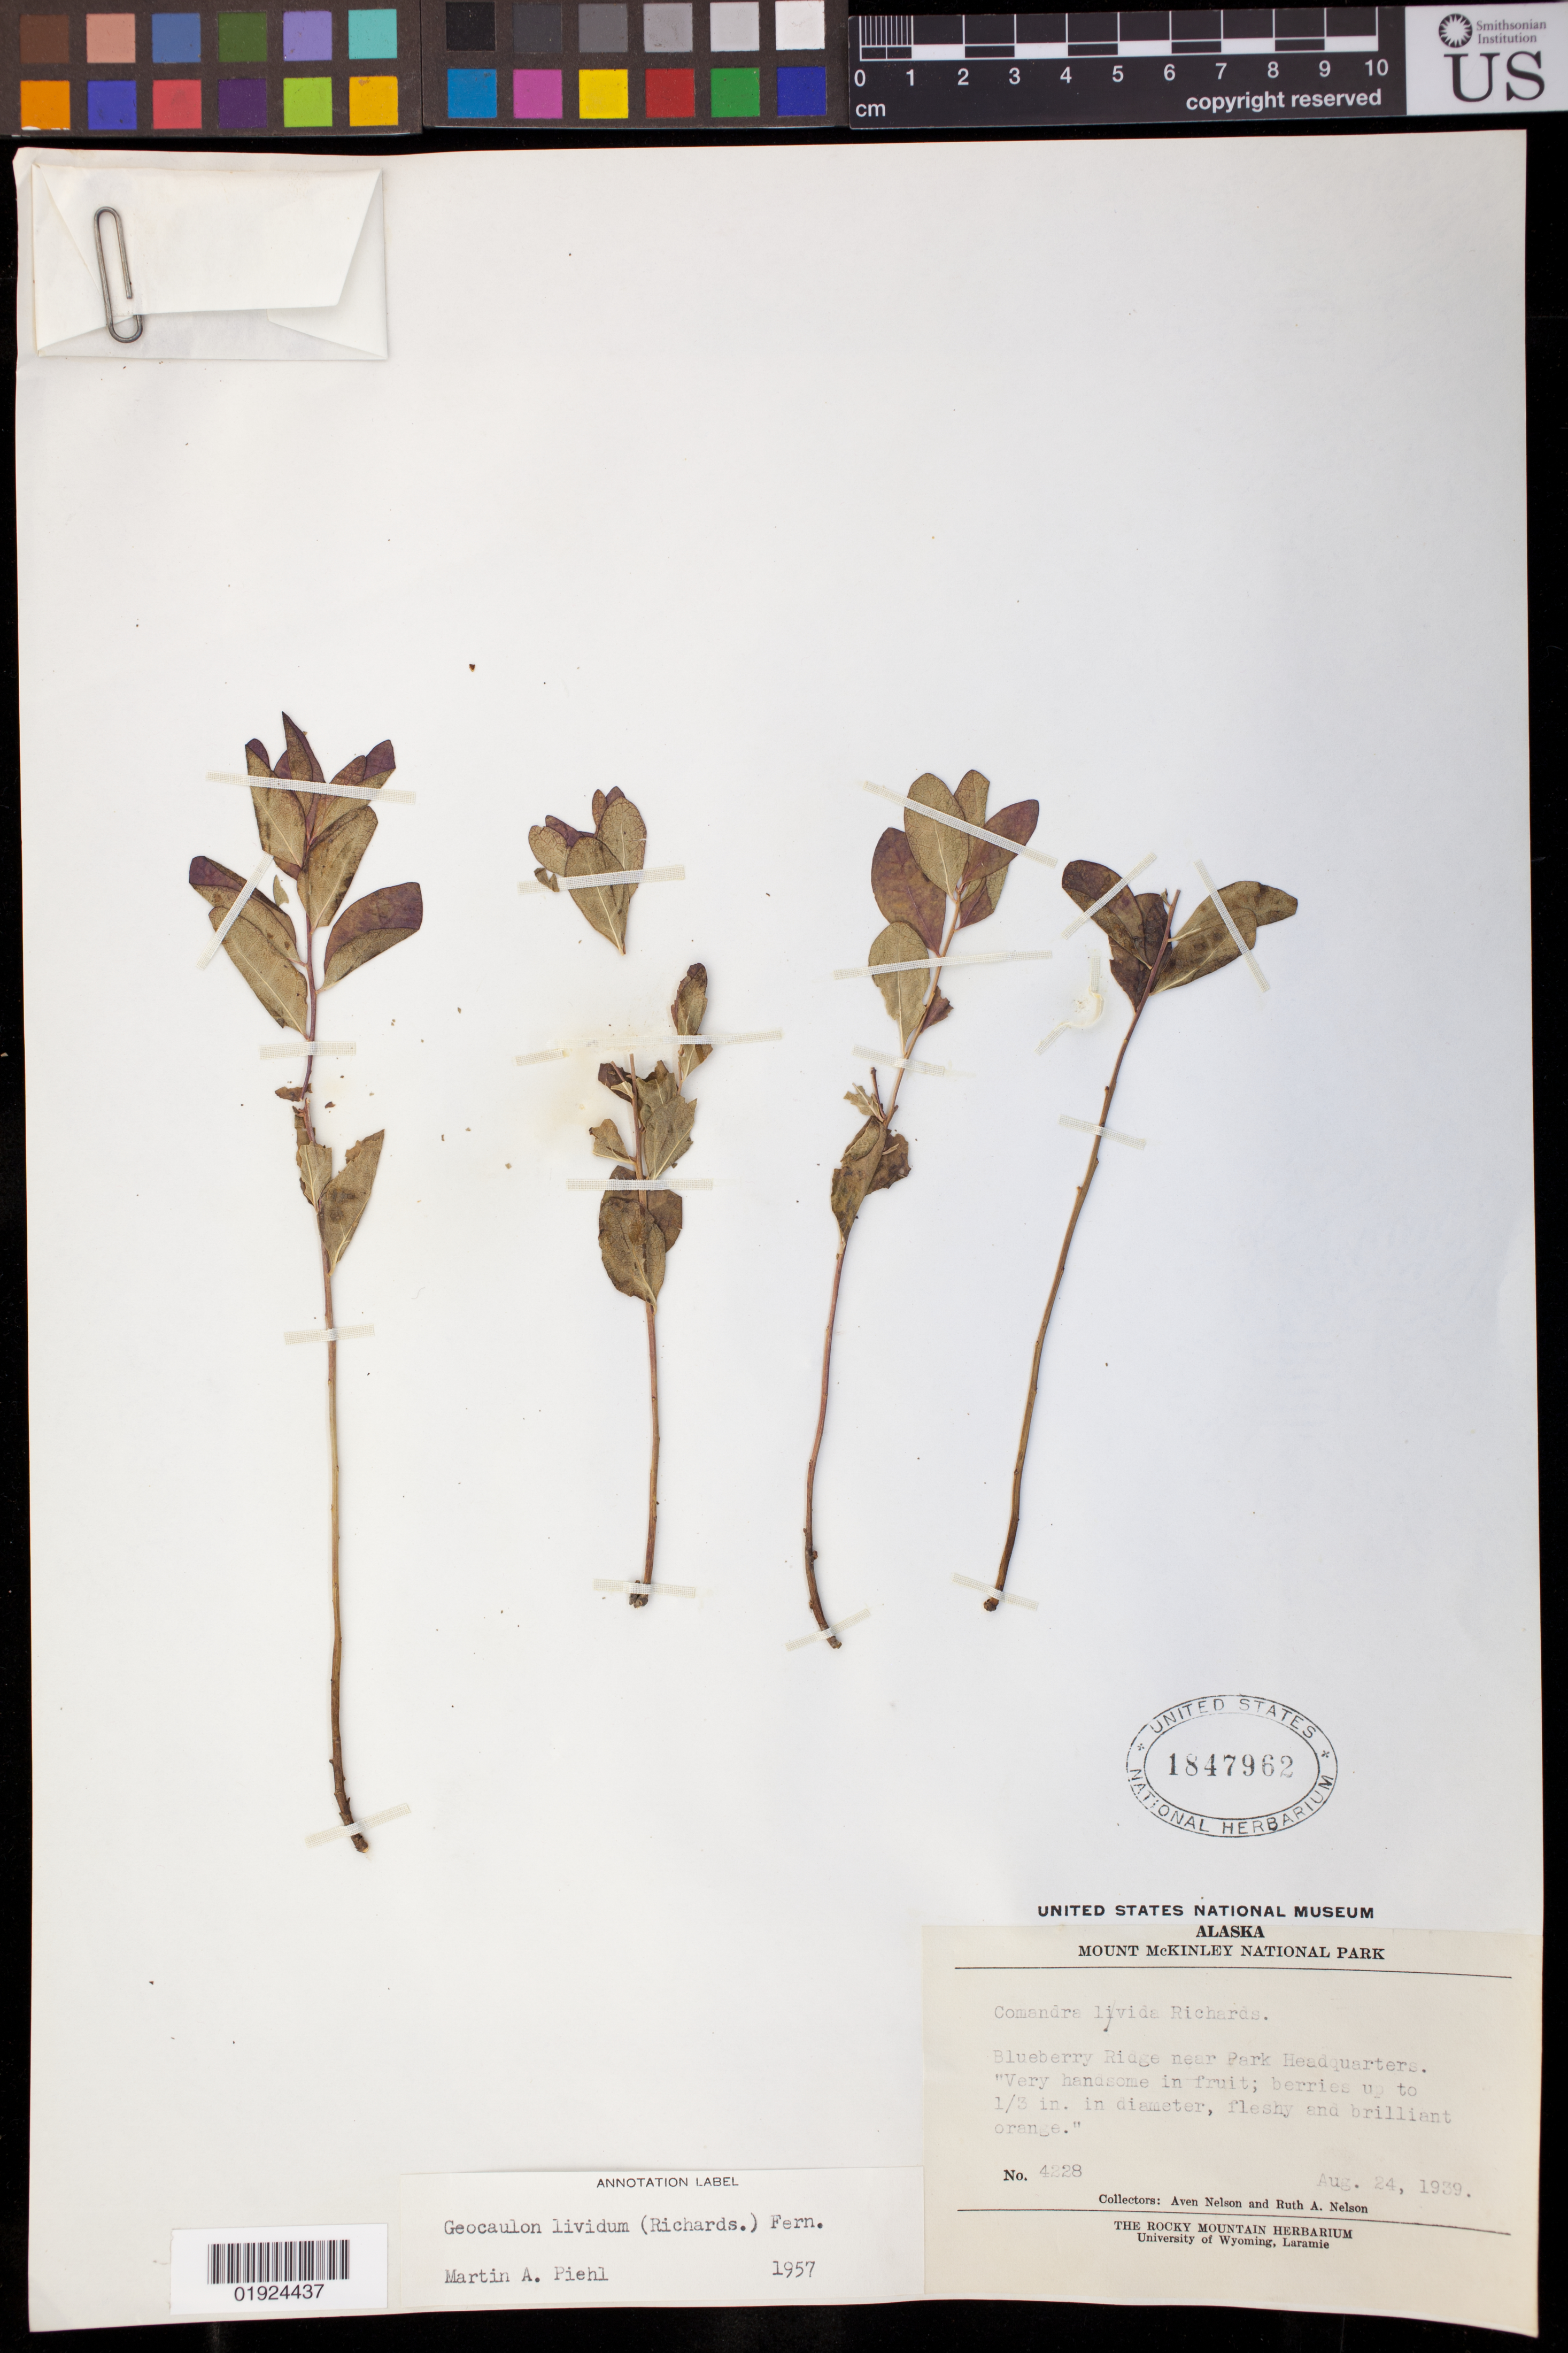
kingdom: Plantae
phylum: Tracheophyta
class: Magnoliopsida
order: Santalales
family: Comandraceae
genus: Geocaulon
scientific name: Geocaulon lividum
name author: (Richardson) Fernald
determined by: Piehl, M. A.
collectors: A. Nelson & R. A. Nelson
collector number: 4228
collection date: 1939-08-24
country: United States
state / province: Alaska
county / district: Denali Borough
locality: Mount McKinley National Park Blueberry Ridge near Park Headquarters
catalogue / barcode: US 1847962